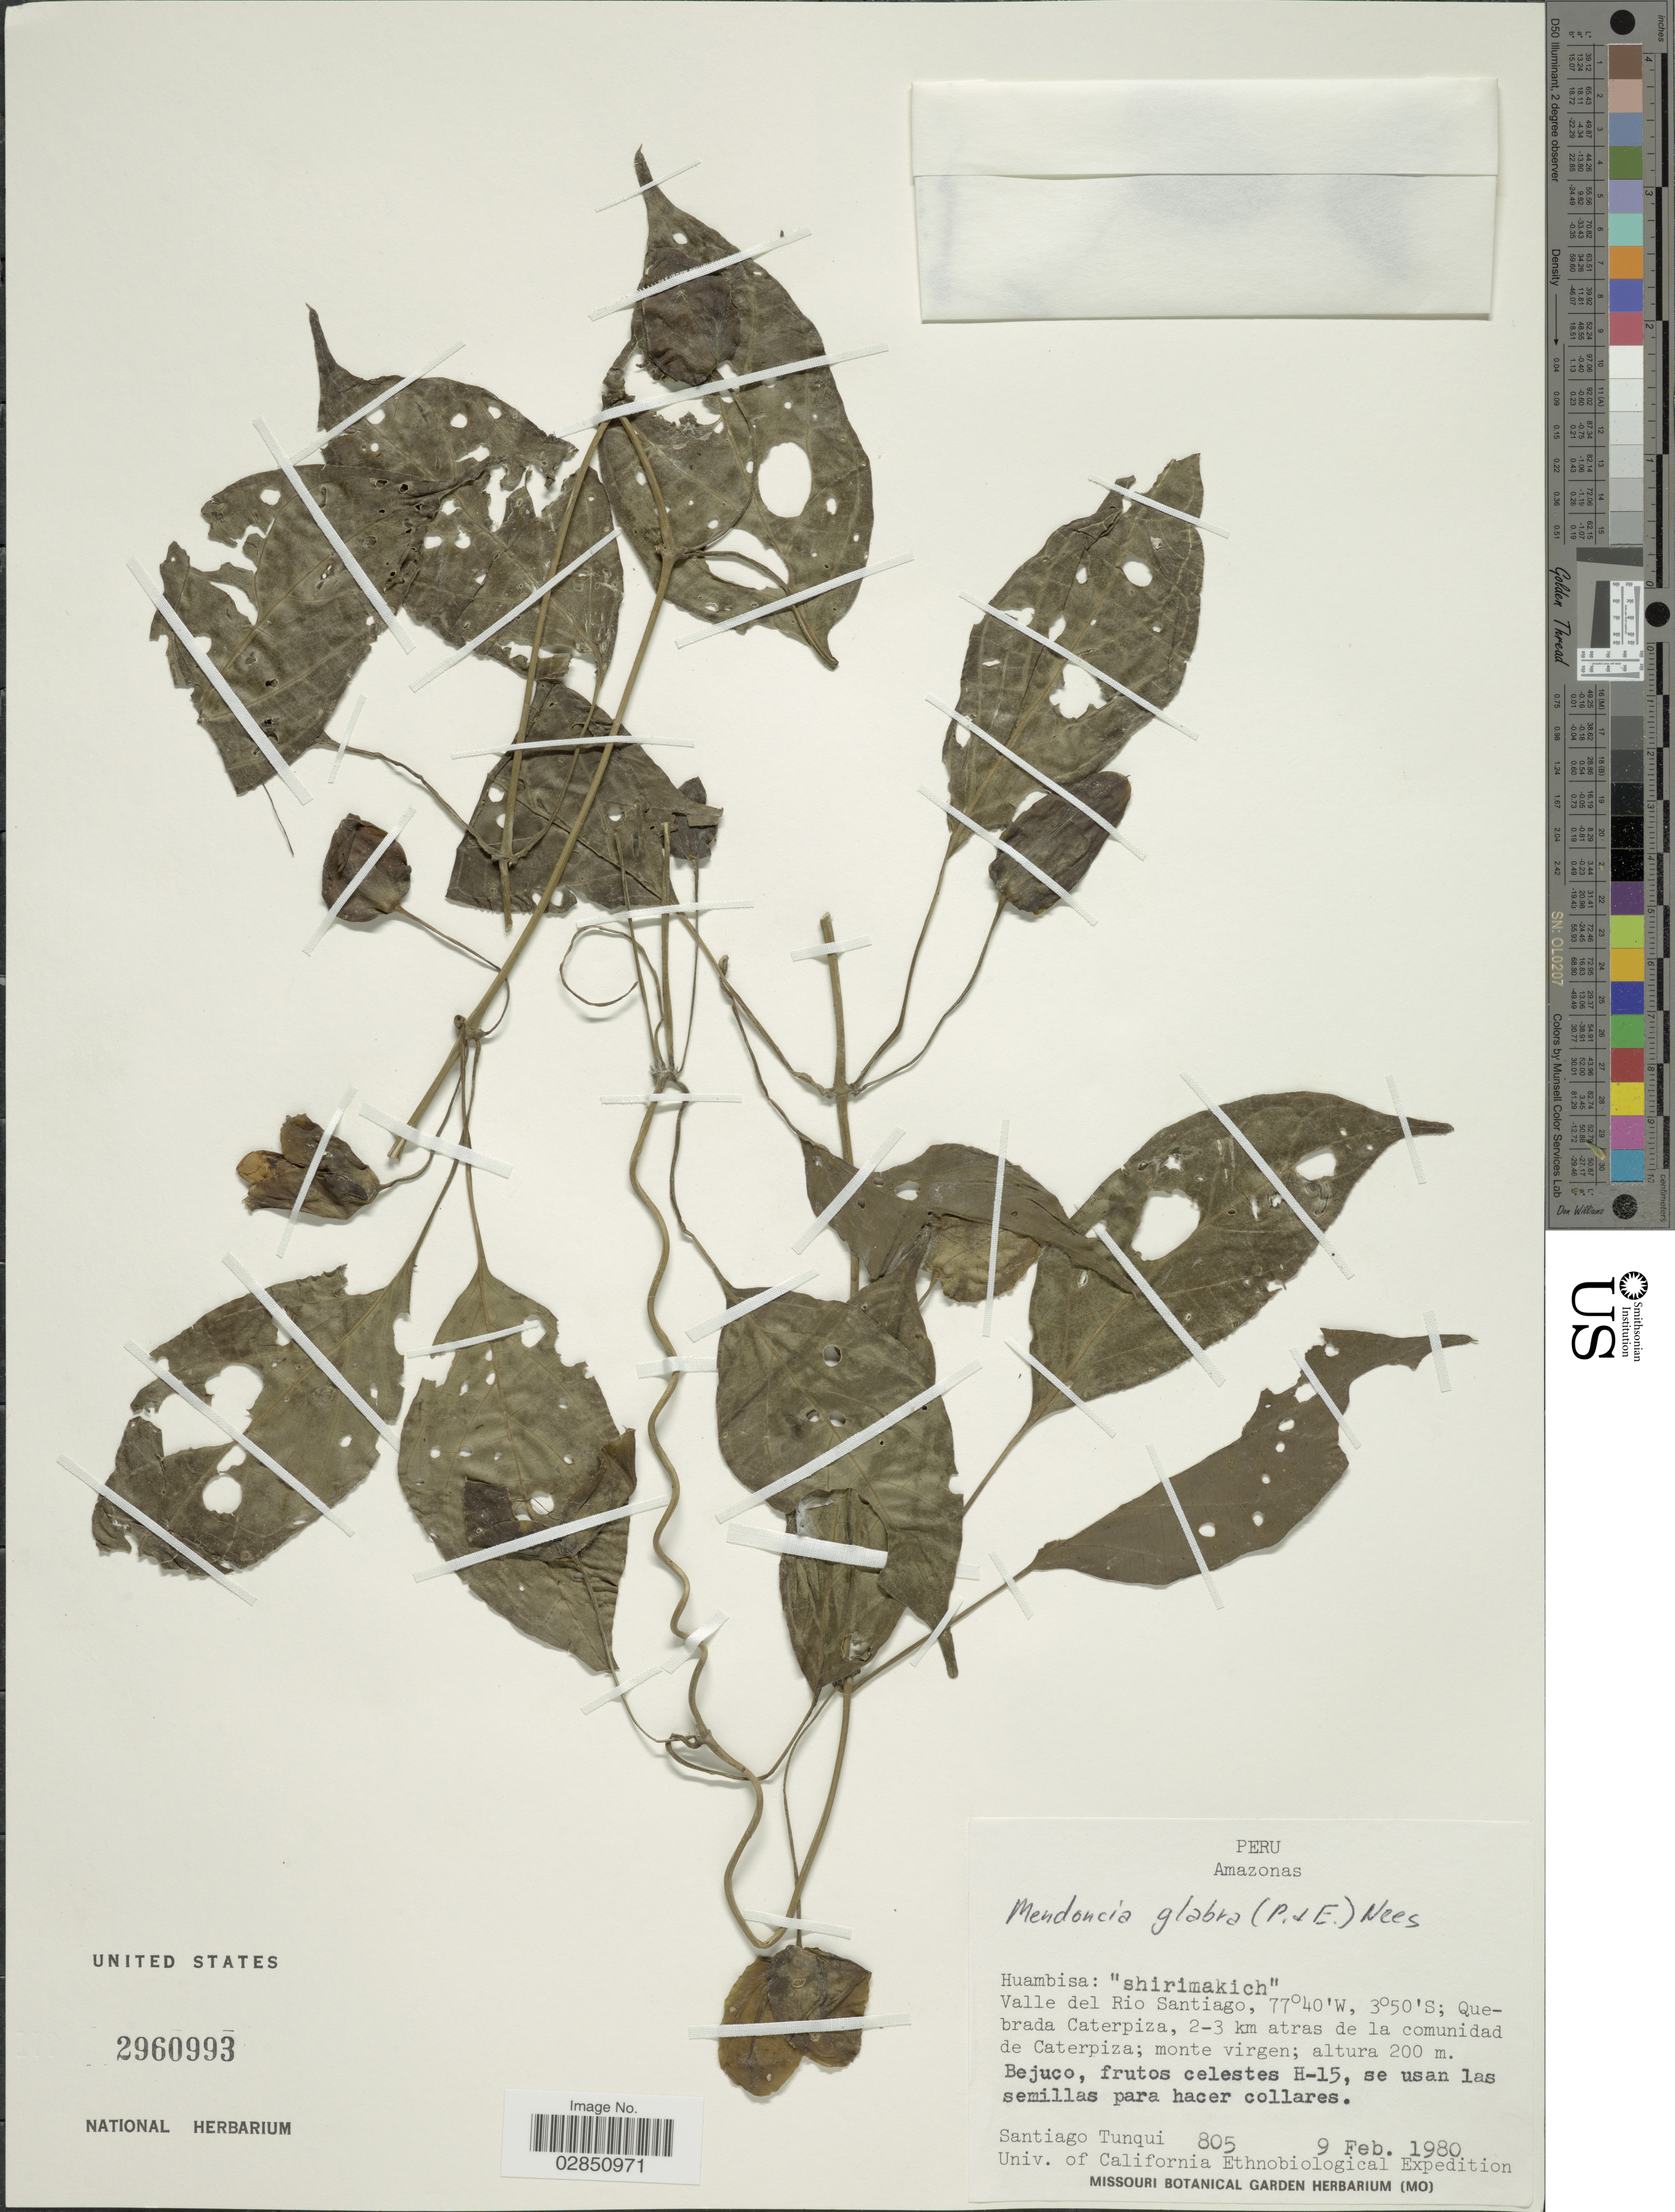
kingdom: Plantae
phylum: Tracheophyta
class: Magnoliopsida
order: Lamiales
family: Acanthaceae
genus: Mendoncia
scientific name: Mendoncia glabra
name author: (Poepp. & Endl.) Nees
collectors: S. Tunqui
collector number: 805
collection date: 1980-02-09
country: Peru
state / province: Amazonas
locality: Valle del Rio Santiago, Quebrada Caterpiza, 2-3 km atras de la comunidad de Caterpiza, monte virgen.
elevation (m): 200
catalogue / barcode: US 2960993